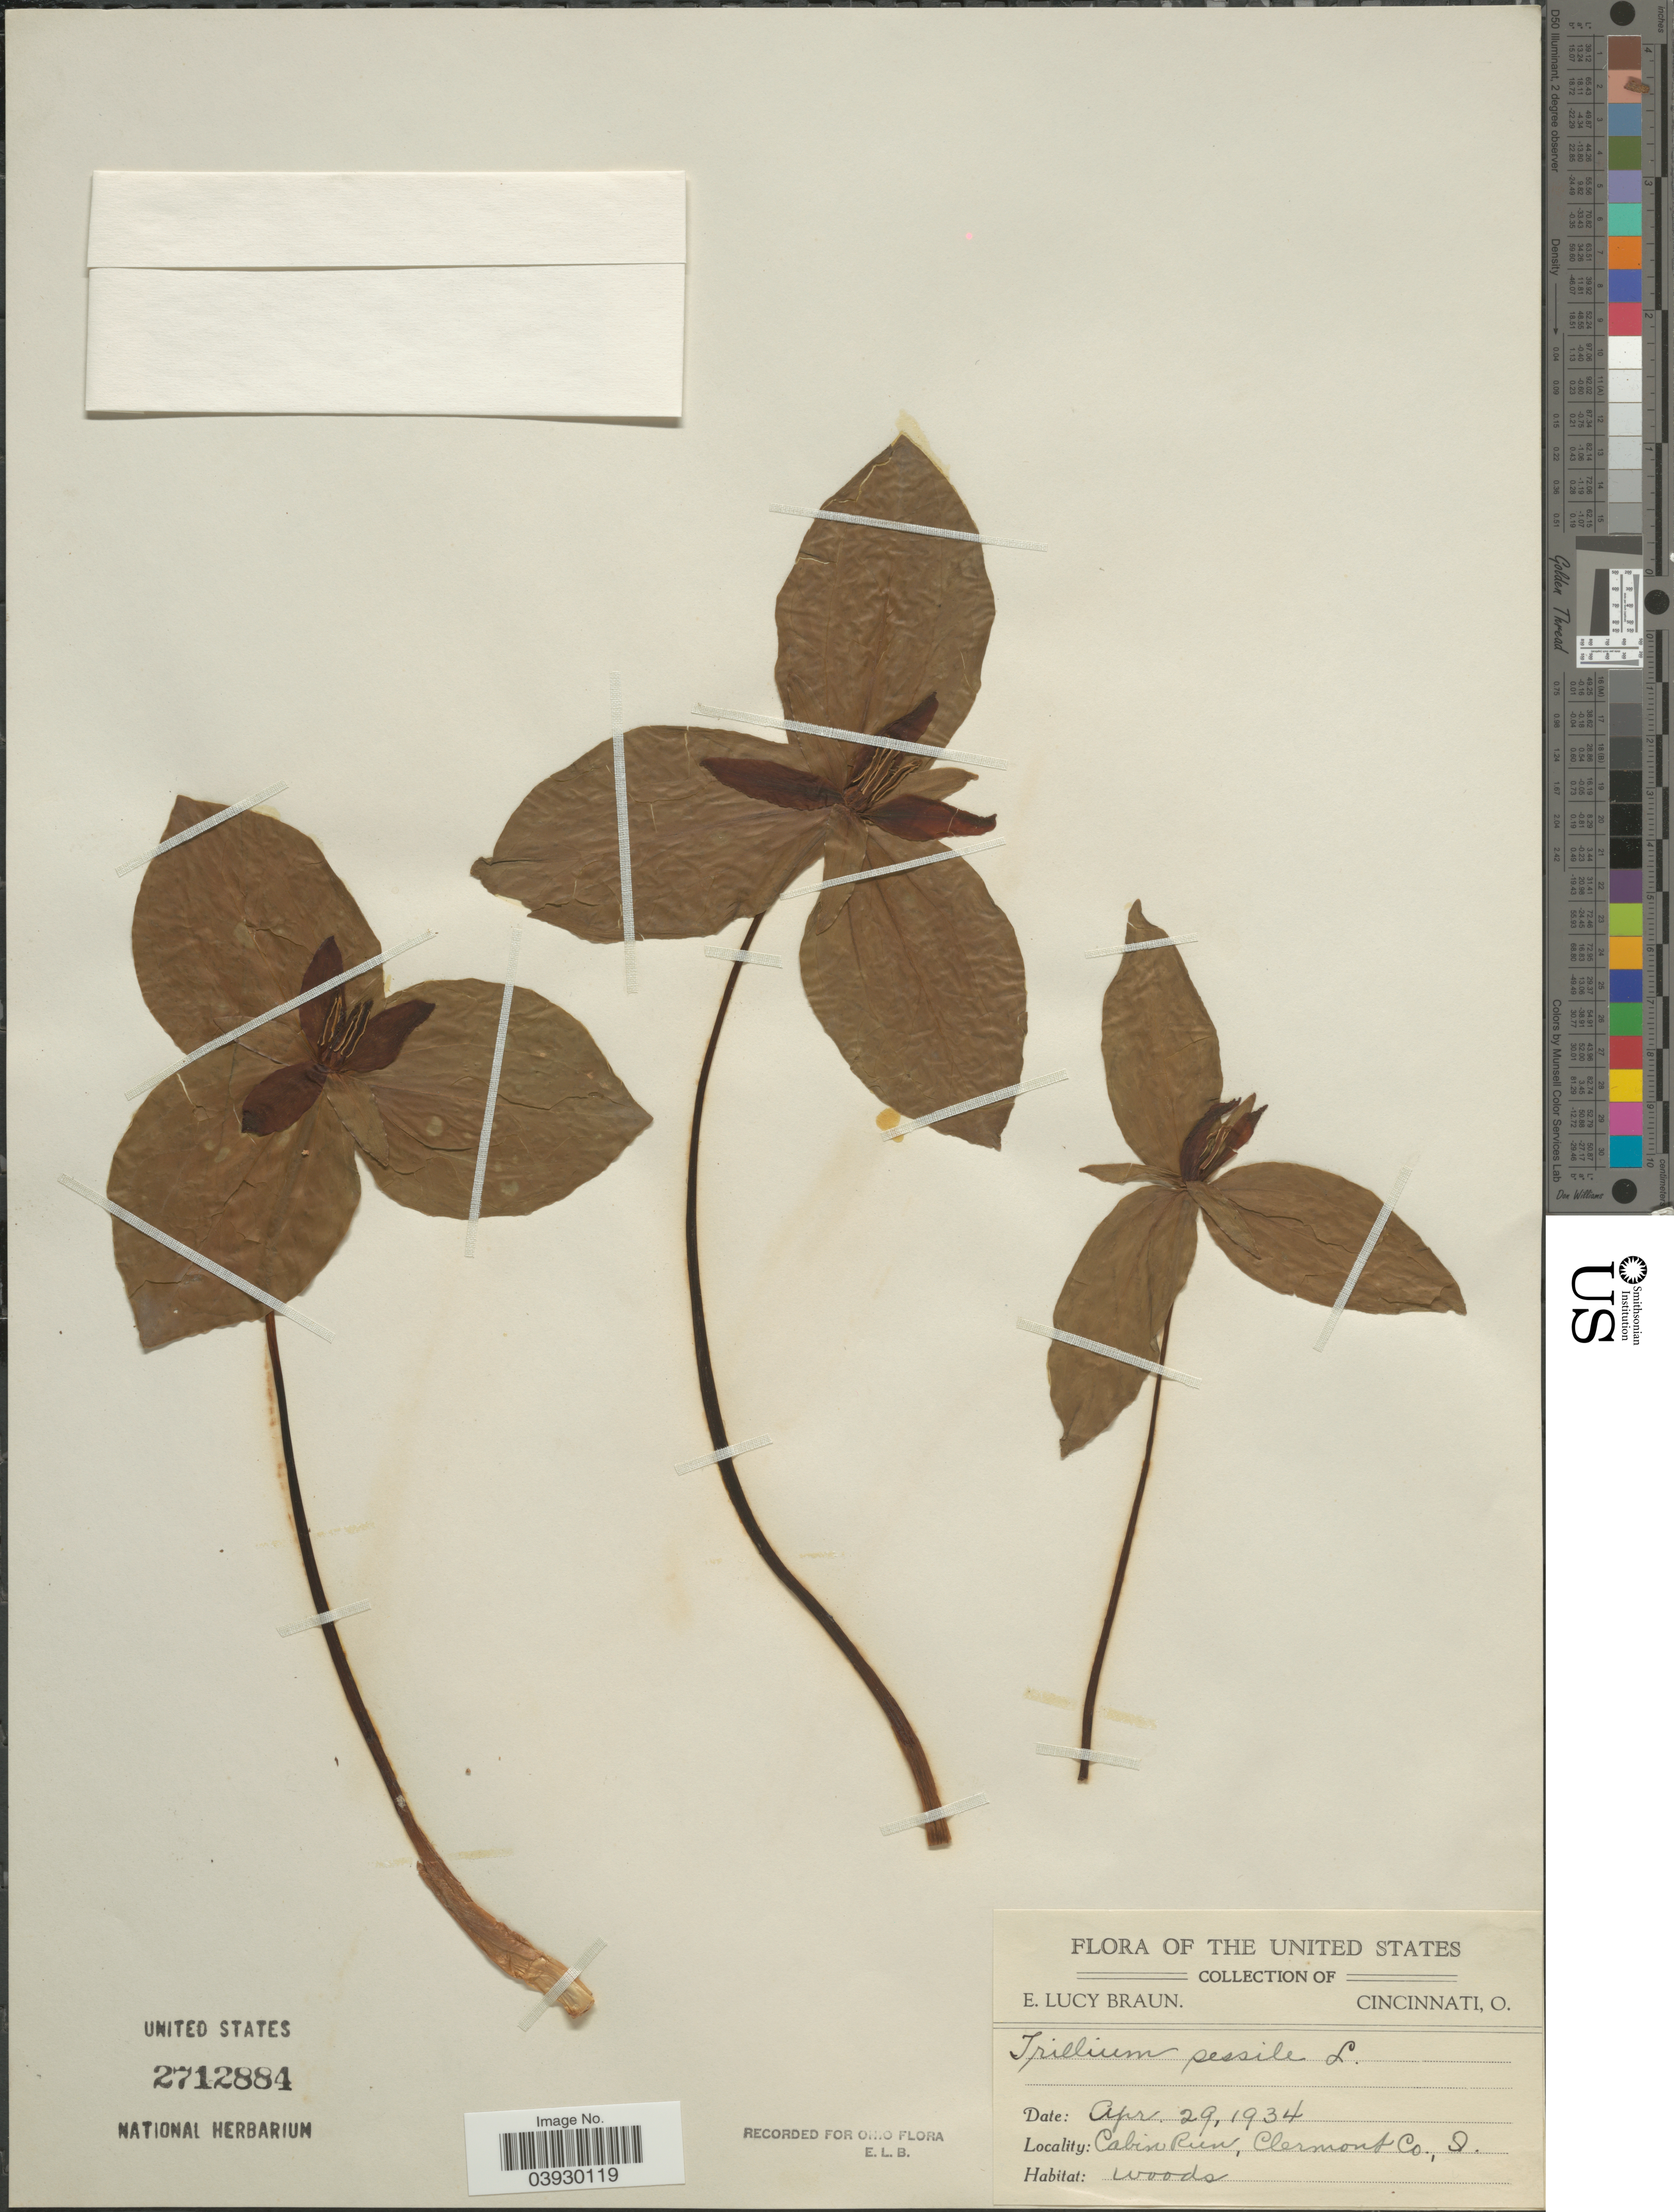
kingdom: Plantae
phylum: Tracheophyta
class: Liliopsida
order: Liliales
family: Melanthiaceae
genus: Trillium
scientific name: Trillium sessile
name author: L.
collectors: E. L. Braun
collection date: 1934-04-29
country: United States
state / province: Ohio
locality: Cabin Run, Clermont Co.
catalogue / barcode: US 2712884